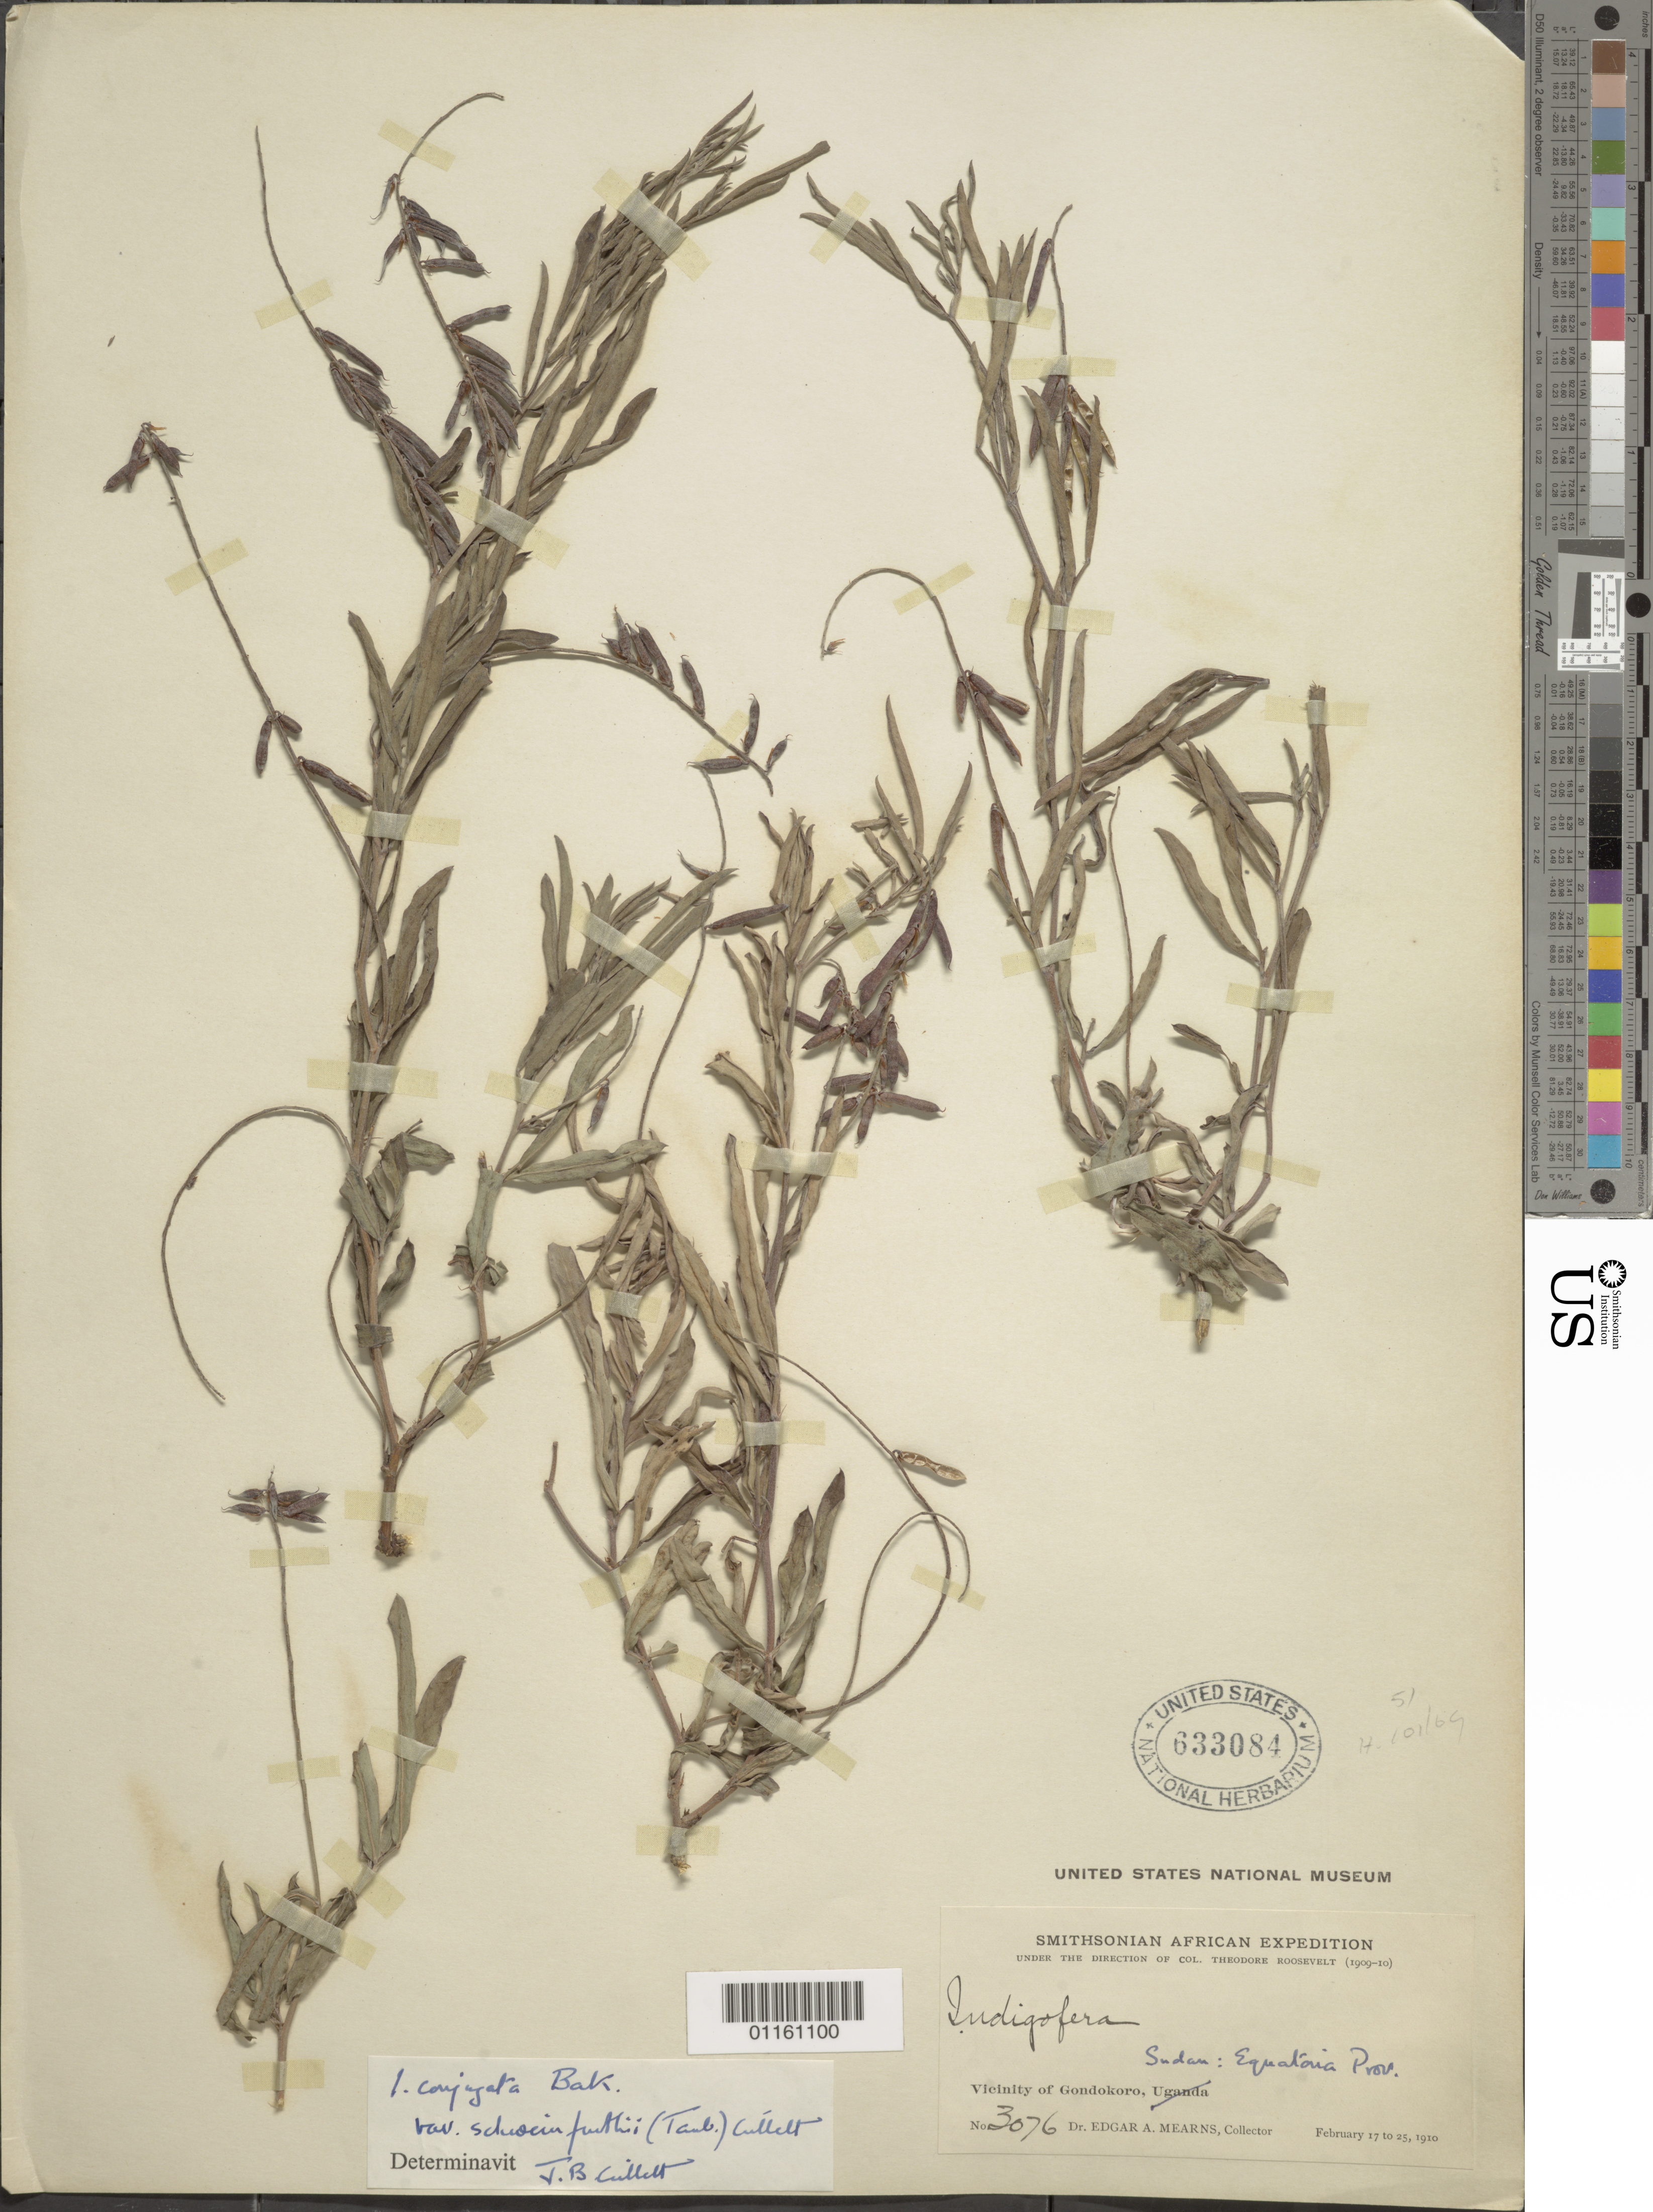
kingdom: Plantae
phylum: Tracheophyta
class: Magnoliopsida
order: Fabales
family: Fabaceae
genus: Indigofera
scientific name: Indigofera conjugata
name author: Baker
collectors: E. A. Mearns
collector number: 3076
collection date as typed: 17 Feb 1910 to 25 Feb 1910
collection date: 1910-02-17/1910-02-25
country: Sudan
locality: Vicinity of Gondokoro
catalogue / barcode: US 633084